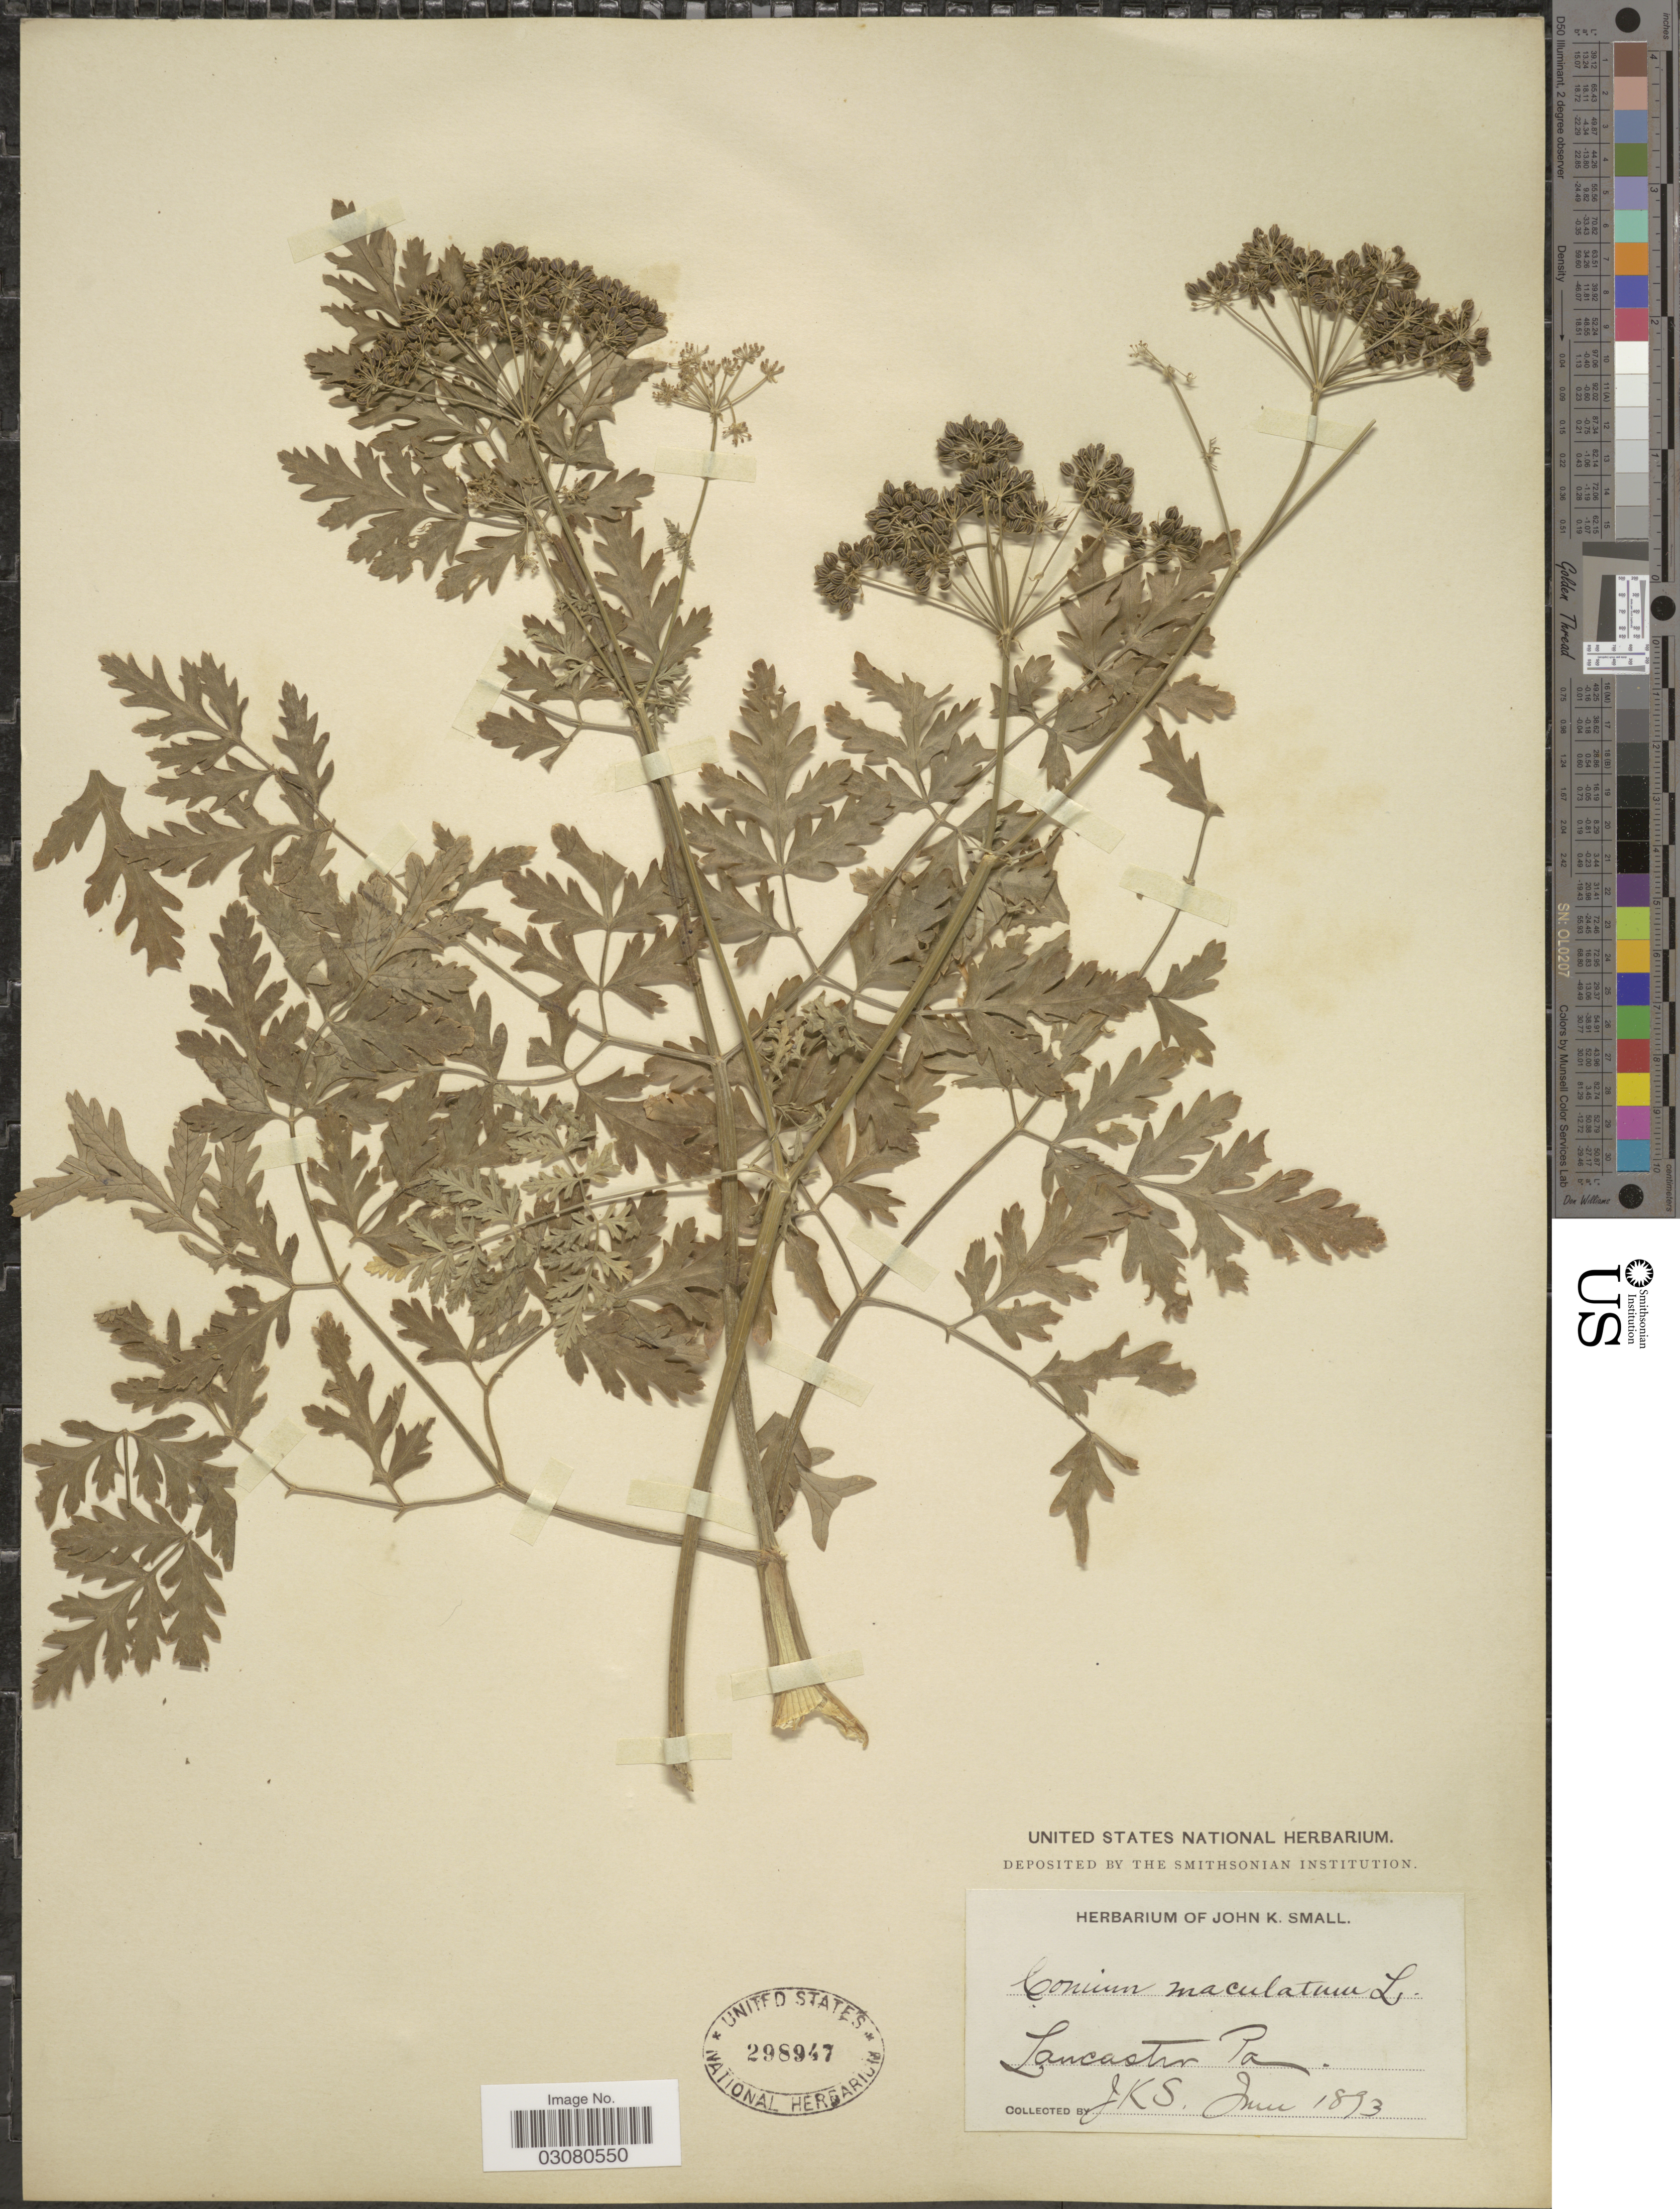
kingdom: Plantae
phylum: Tracheophyta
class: Magnoliopsida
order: Apiales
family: Apiaceae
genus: Conium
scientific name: Conium maculatum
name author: L.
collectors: J. K. Small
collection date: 1893-06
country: United States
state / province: Pennsylvania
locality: Lancaster Pa.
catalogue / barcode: US 298947